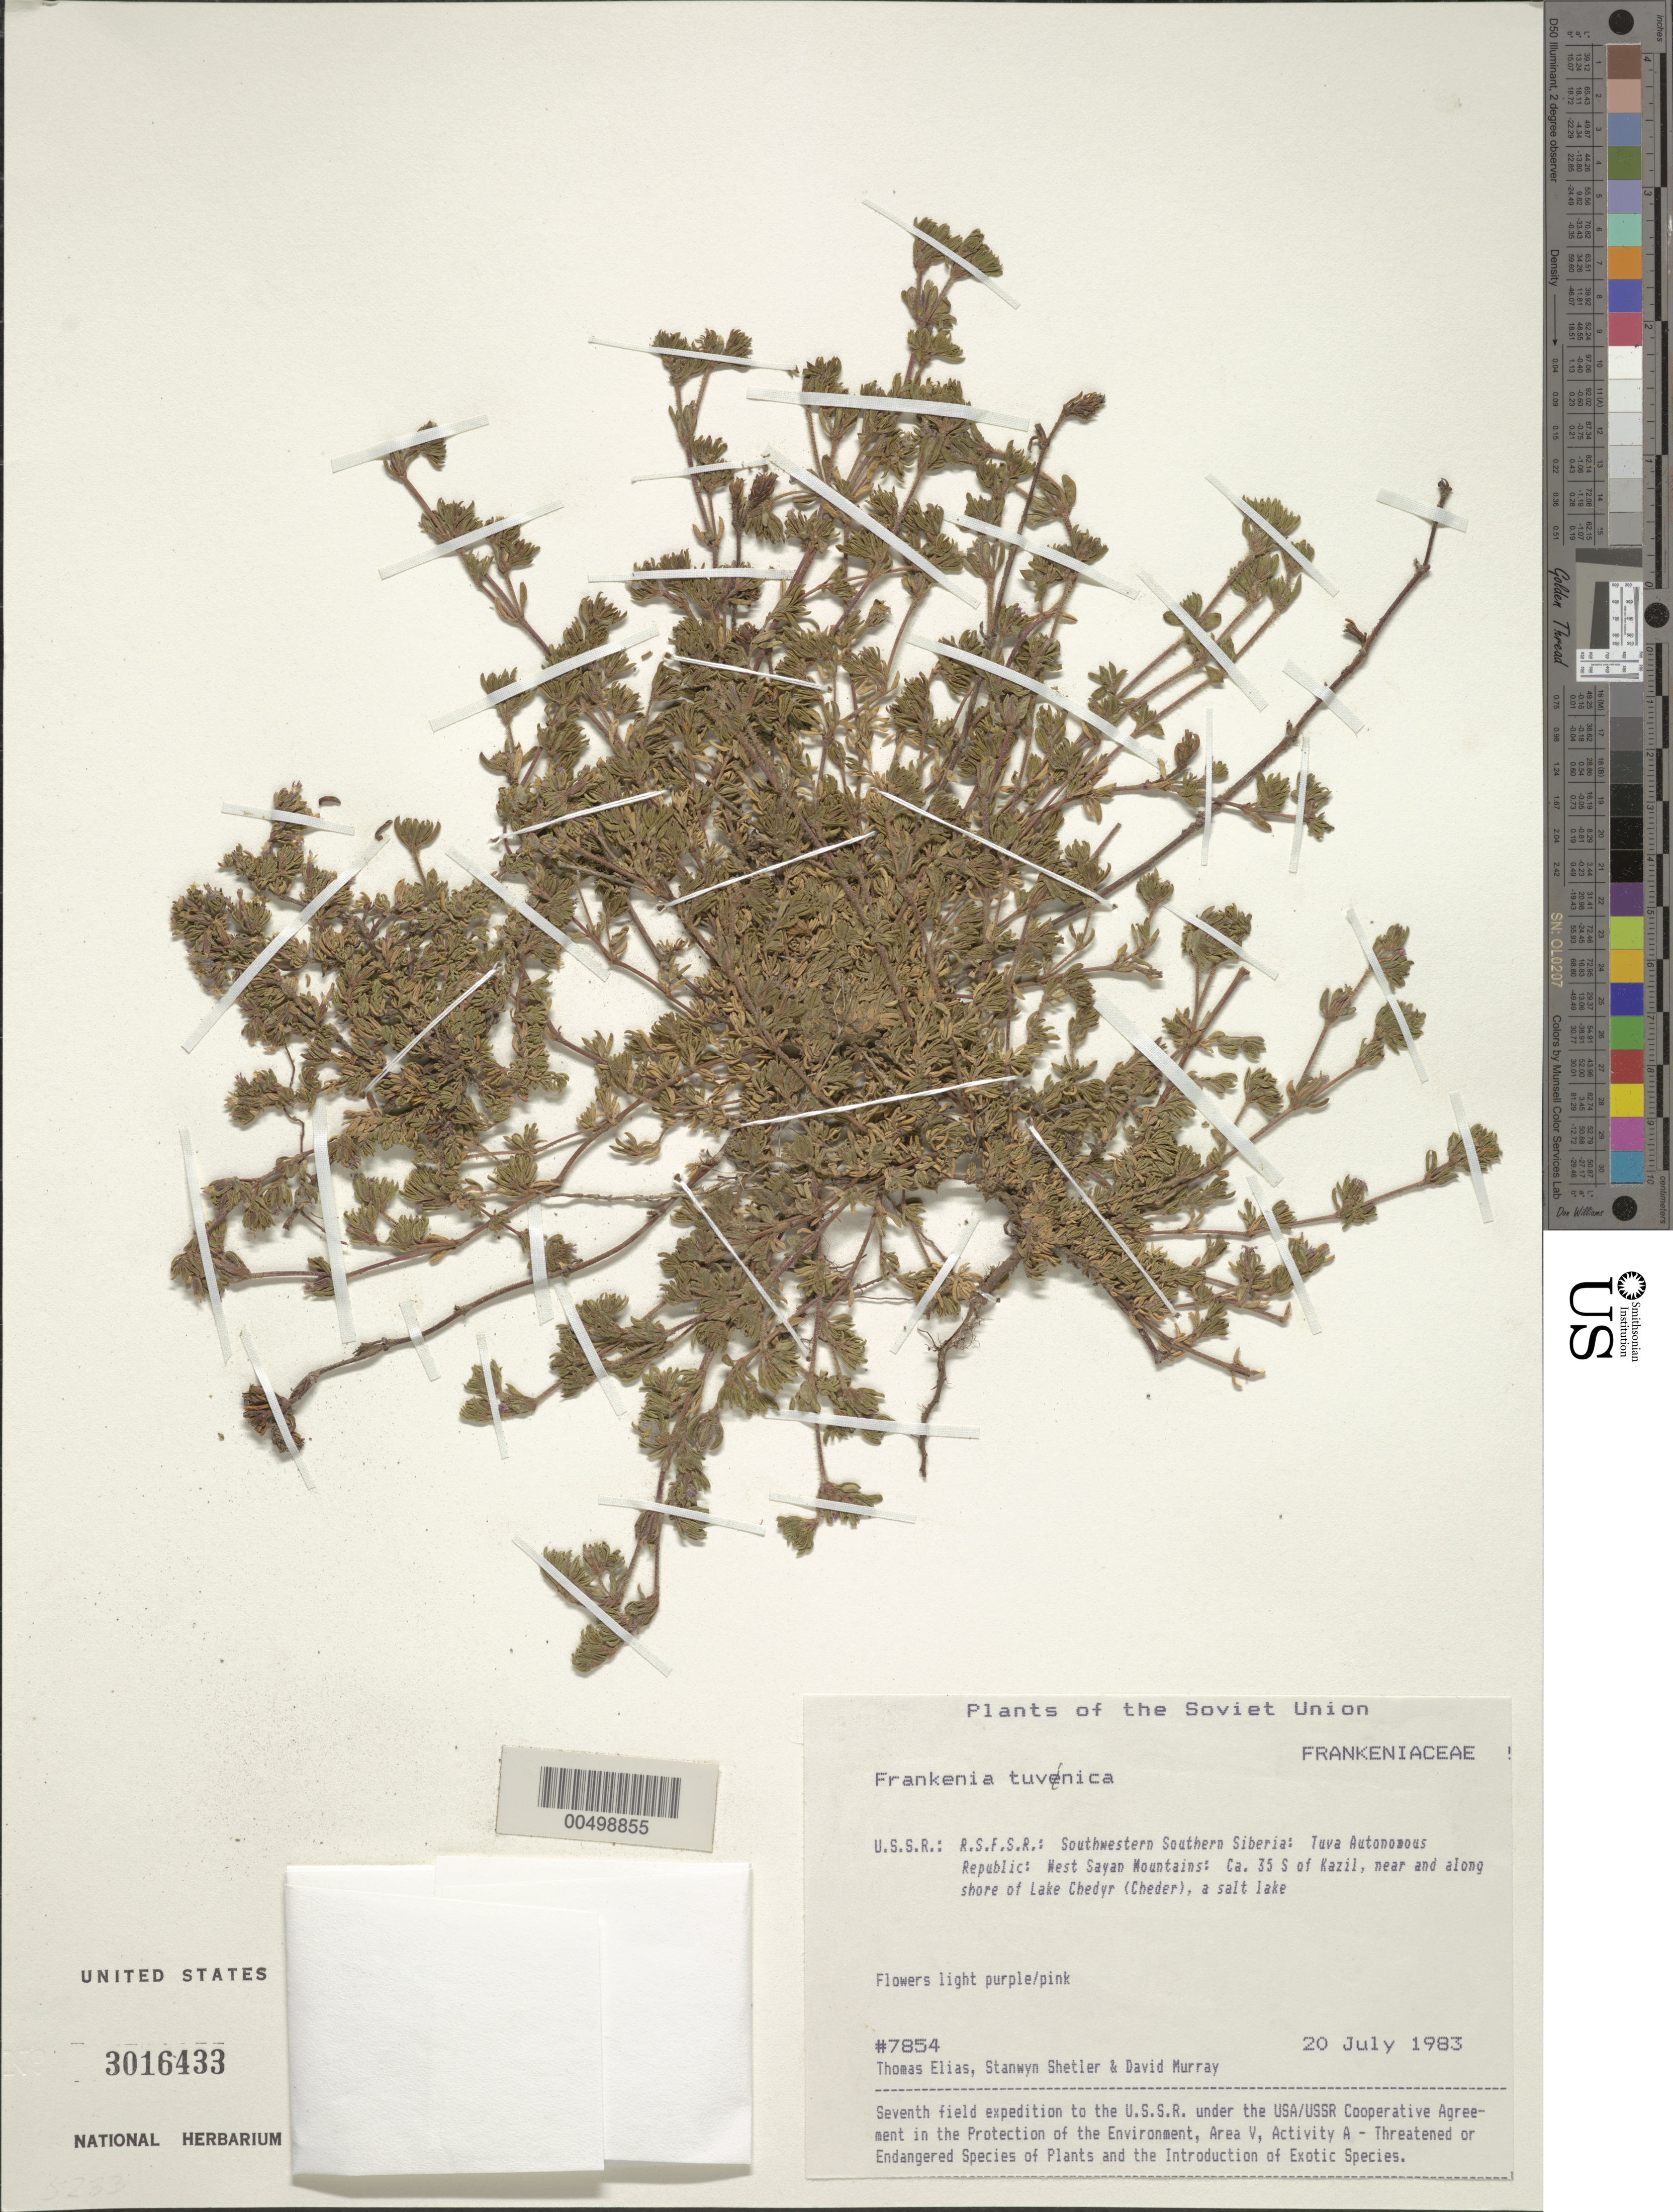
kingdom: Plantae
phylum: Tracheophyta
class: Magnoliopsida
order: Caryophyllales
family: Frankeniaceae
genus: Frankenia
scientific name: Frankenia tuvinica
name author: Lomon.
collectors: T. Elias, S. Shetler & D. F. Murray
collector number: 7854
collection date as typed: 20 Jul 1983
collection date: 1983-07-20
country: Russian Federation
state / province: Tuva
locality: West Sayan Mountains, ca. 35 km S of Kazil [Kyzyl], near and along shore of Lake Chedyr (Cheder)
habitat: near and along a salt lake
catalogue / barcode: US 3016433